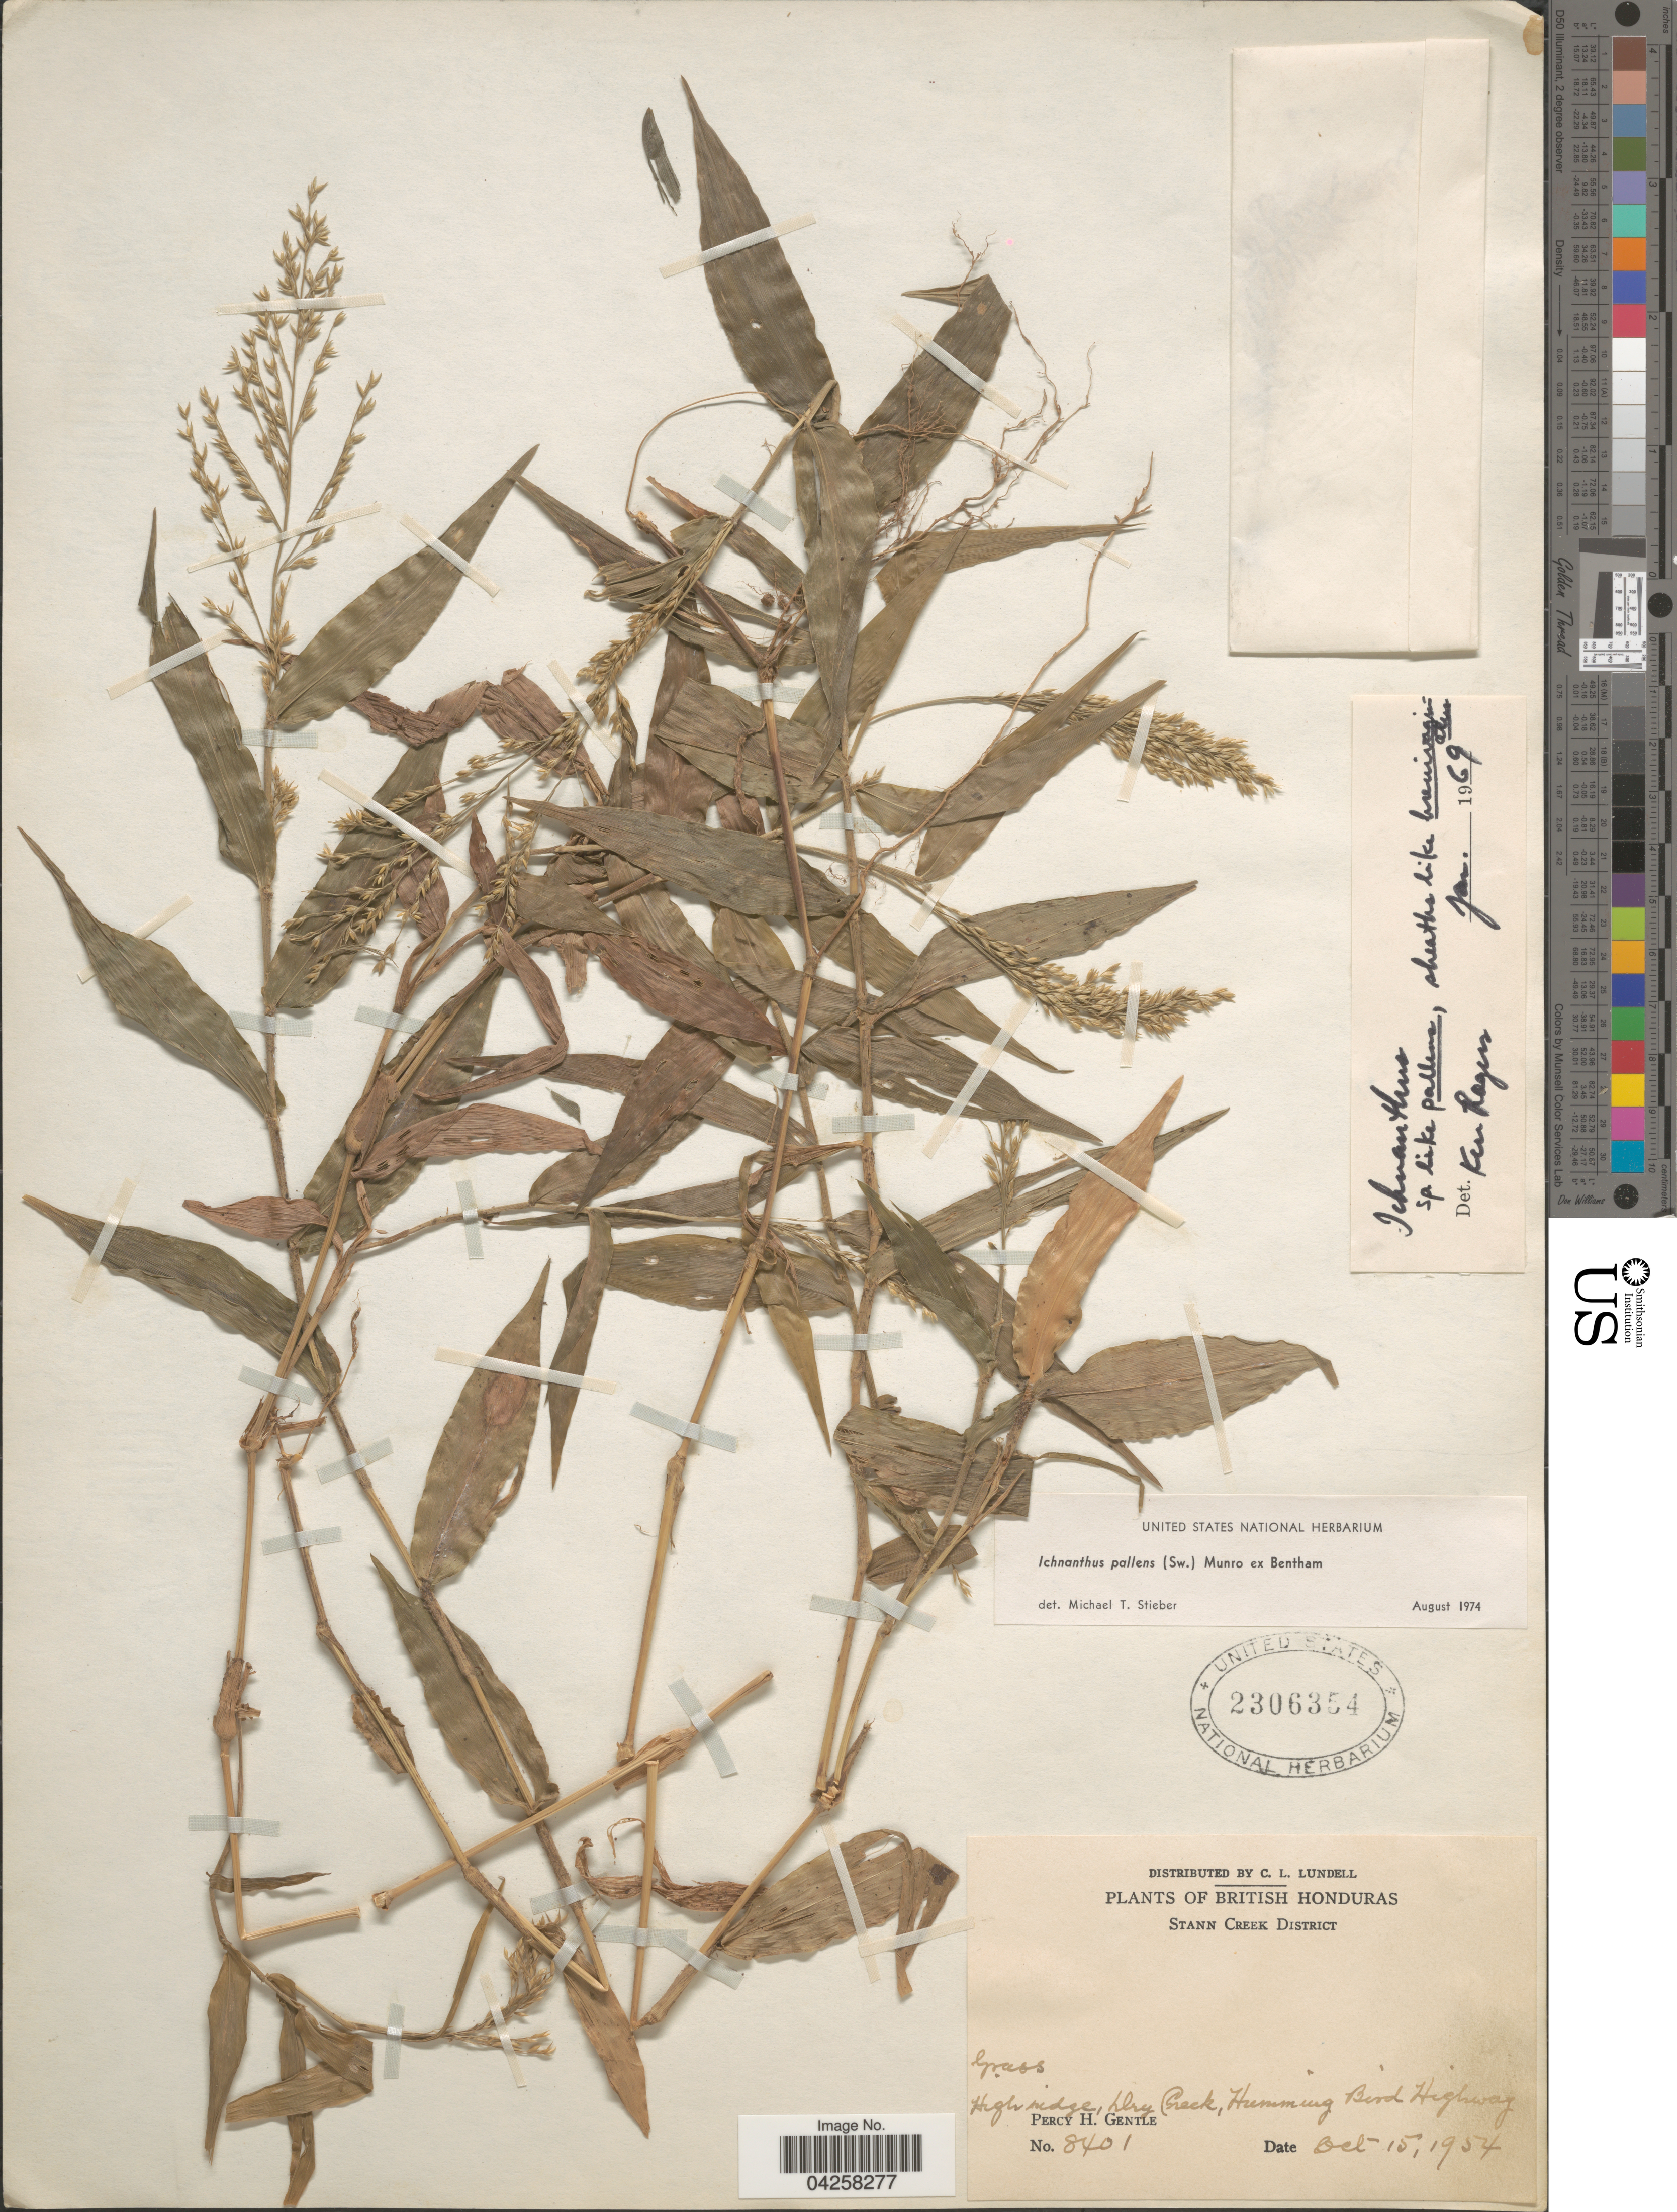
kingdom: Plantae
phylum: Tracheophyta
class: Liliopsida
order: Poales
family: Poaceae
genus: Ichnanthus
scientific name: Ichnanthus pallens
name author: (Sw.) Munro ex Benth.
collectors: P. H. Gentle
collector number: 8401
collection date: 1954-10-15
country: Belize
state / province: Stann Creek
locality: British Honduras. Stann Creek District. High ridge, Dry Creek, Humming Bird Highway.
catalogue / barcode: US 2306354